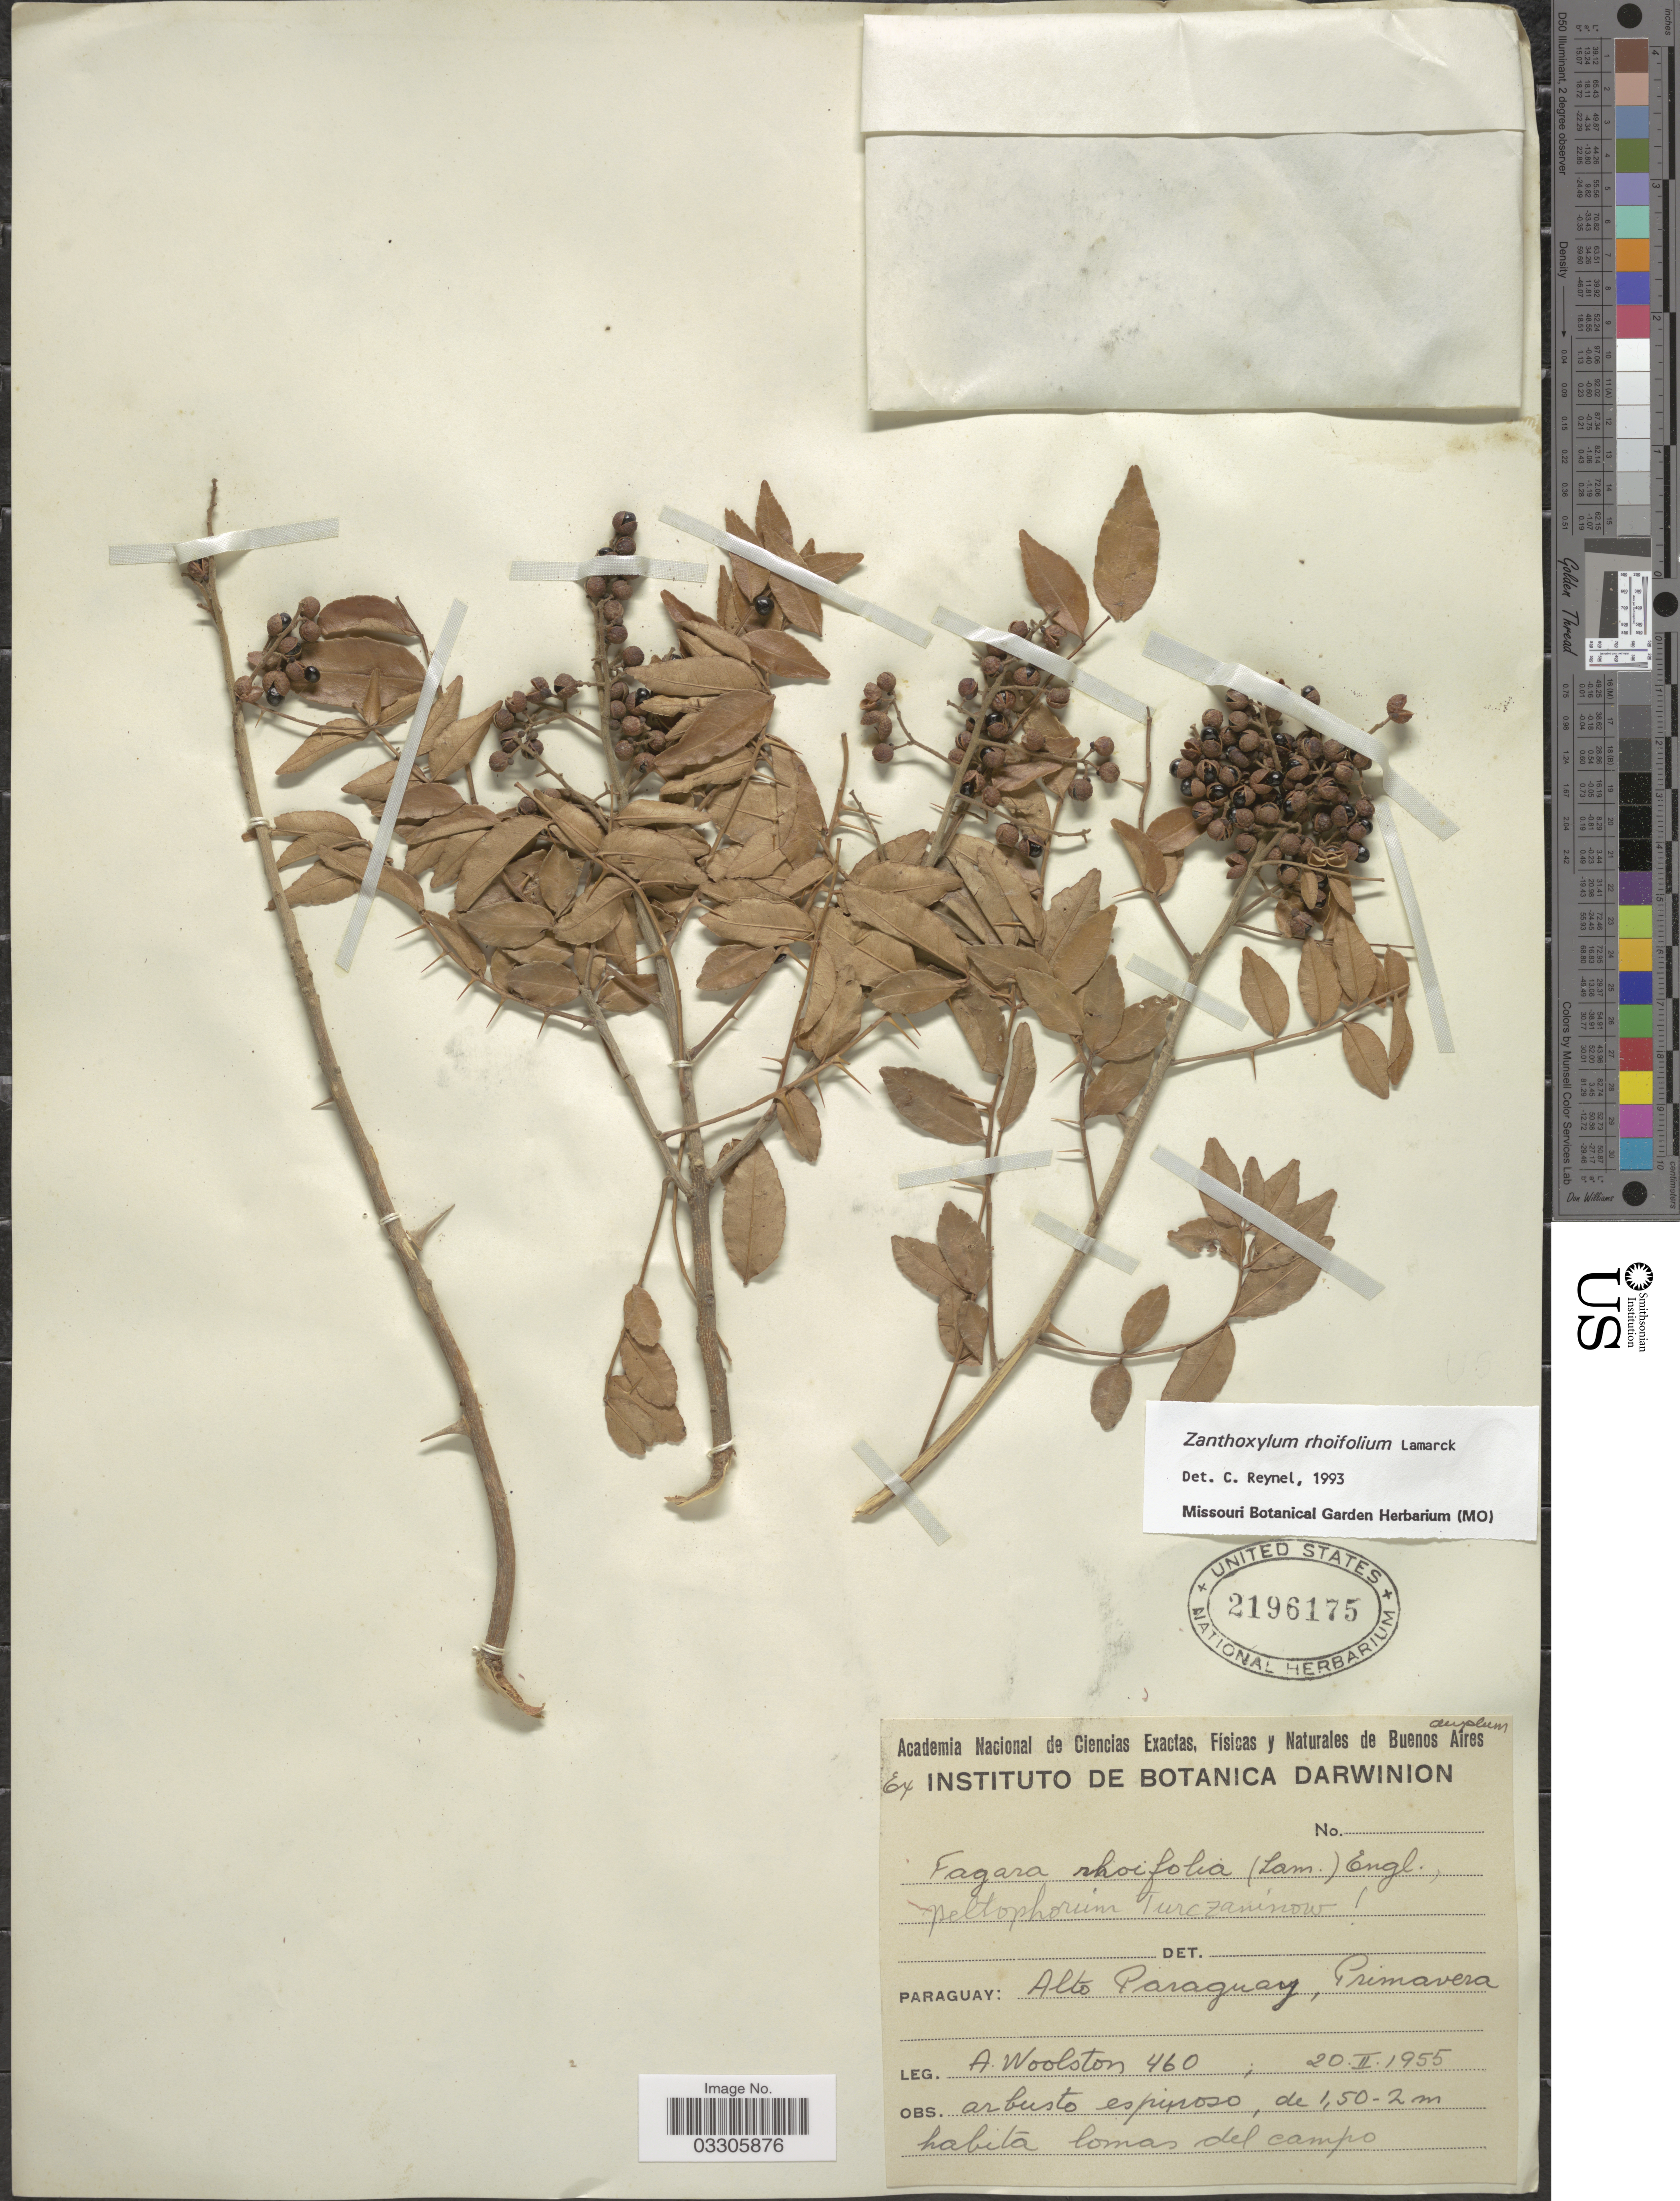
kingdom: Plantae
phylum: Tracheophyta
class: Magnoliopsida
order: Sapindales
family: Rutaceae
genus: Zanthoxylum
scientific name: Zanthoxylum rhoifolium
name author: Lam.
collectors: A. Woolston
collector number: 460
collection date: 1955-02-20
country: Paraguay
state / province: Alto Paraguay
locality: Primavera.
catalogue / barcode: US 2196175